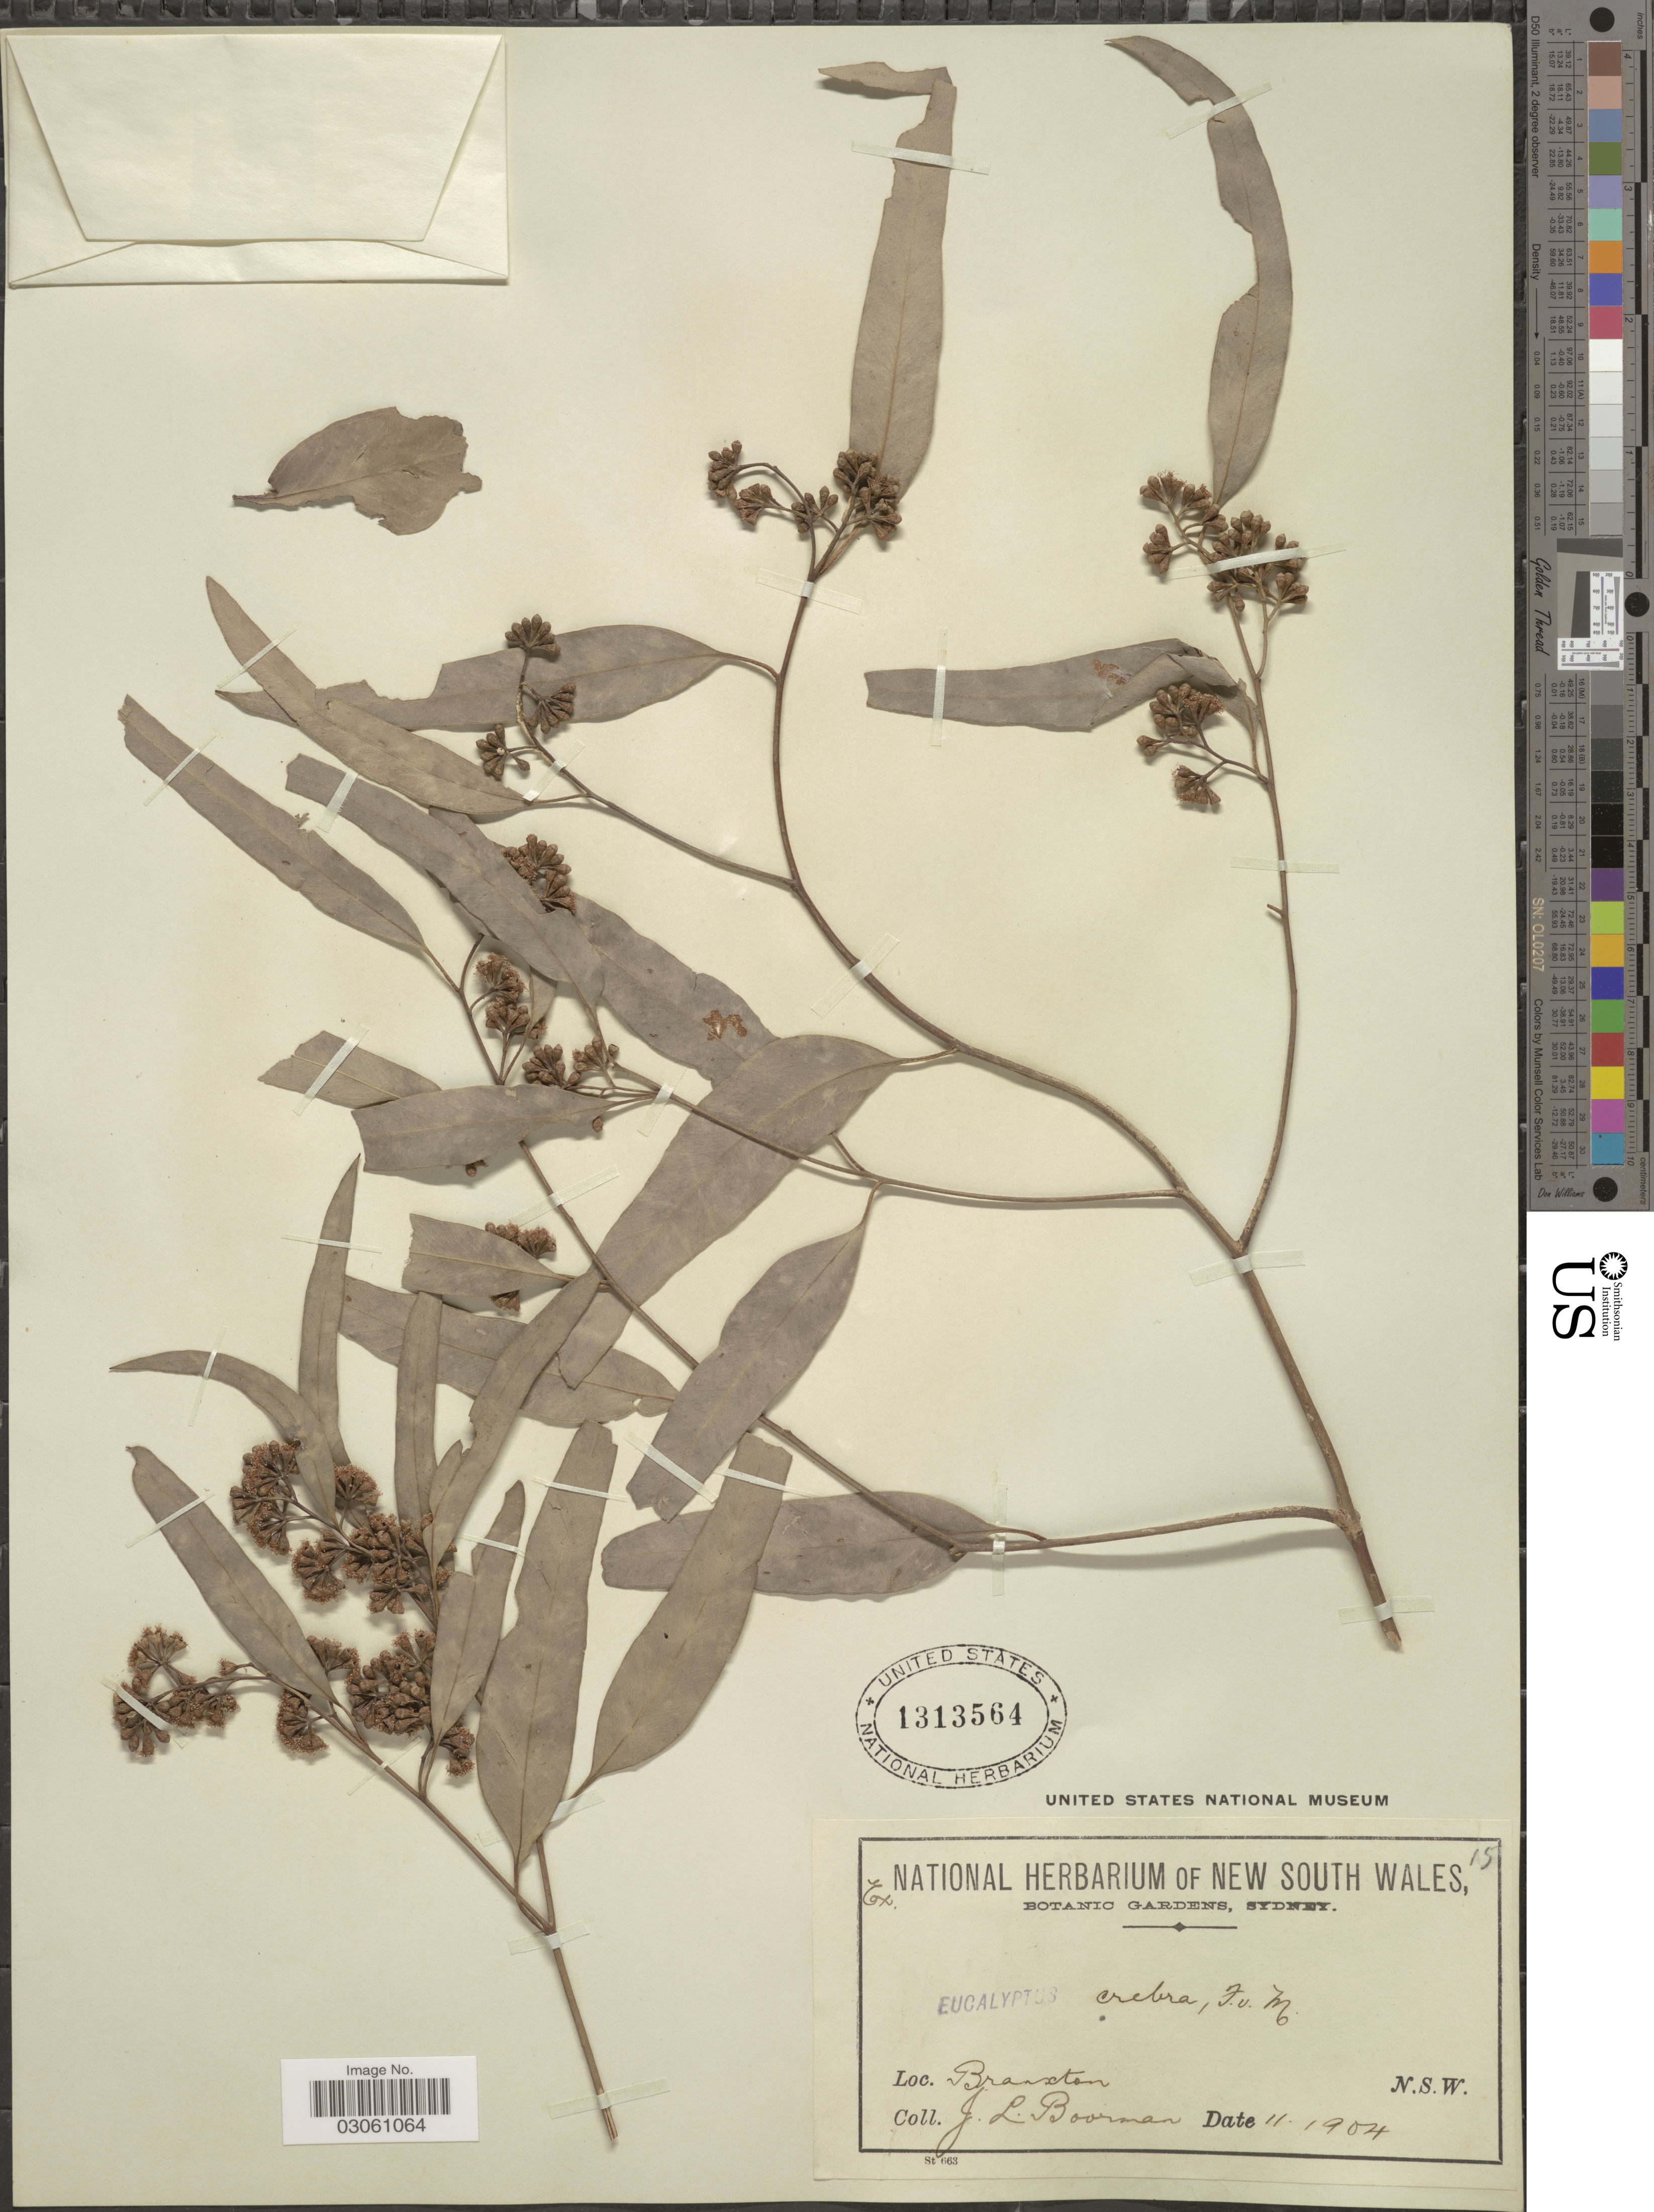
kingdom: Plantae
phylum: Tracheophyta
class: Magnoliopsida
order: Myrtales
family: Myrtaceae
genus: Eucalyptus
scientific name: Eucalyptus crebra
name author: F. Muell.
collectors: J. Boorman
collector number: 15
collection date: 1904-11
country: Australia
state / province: New South Wales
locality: Branxton.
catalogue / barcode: US 1313564